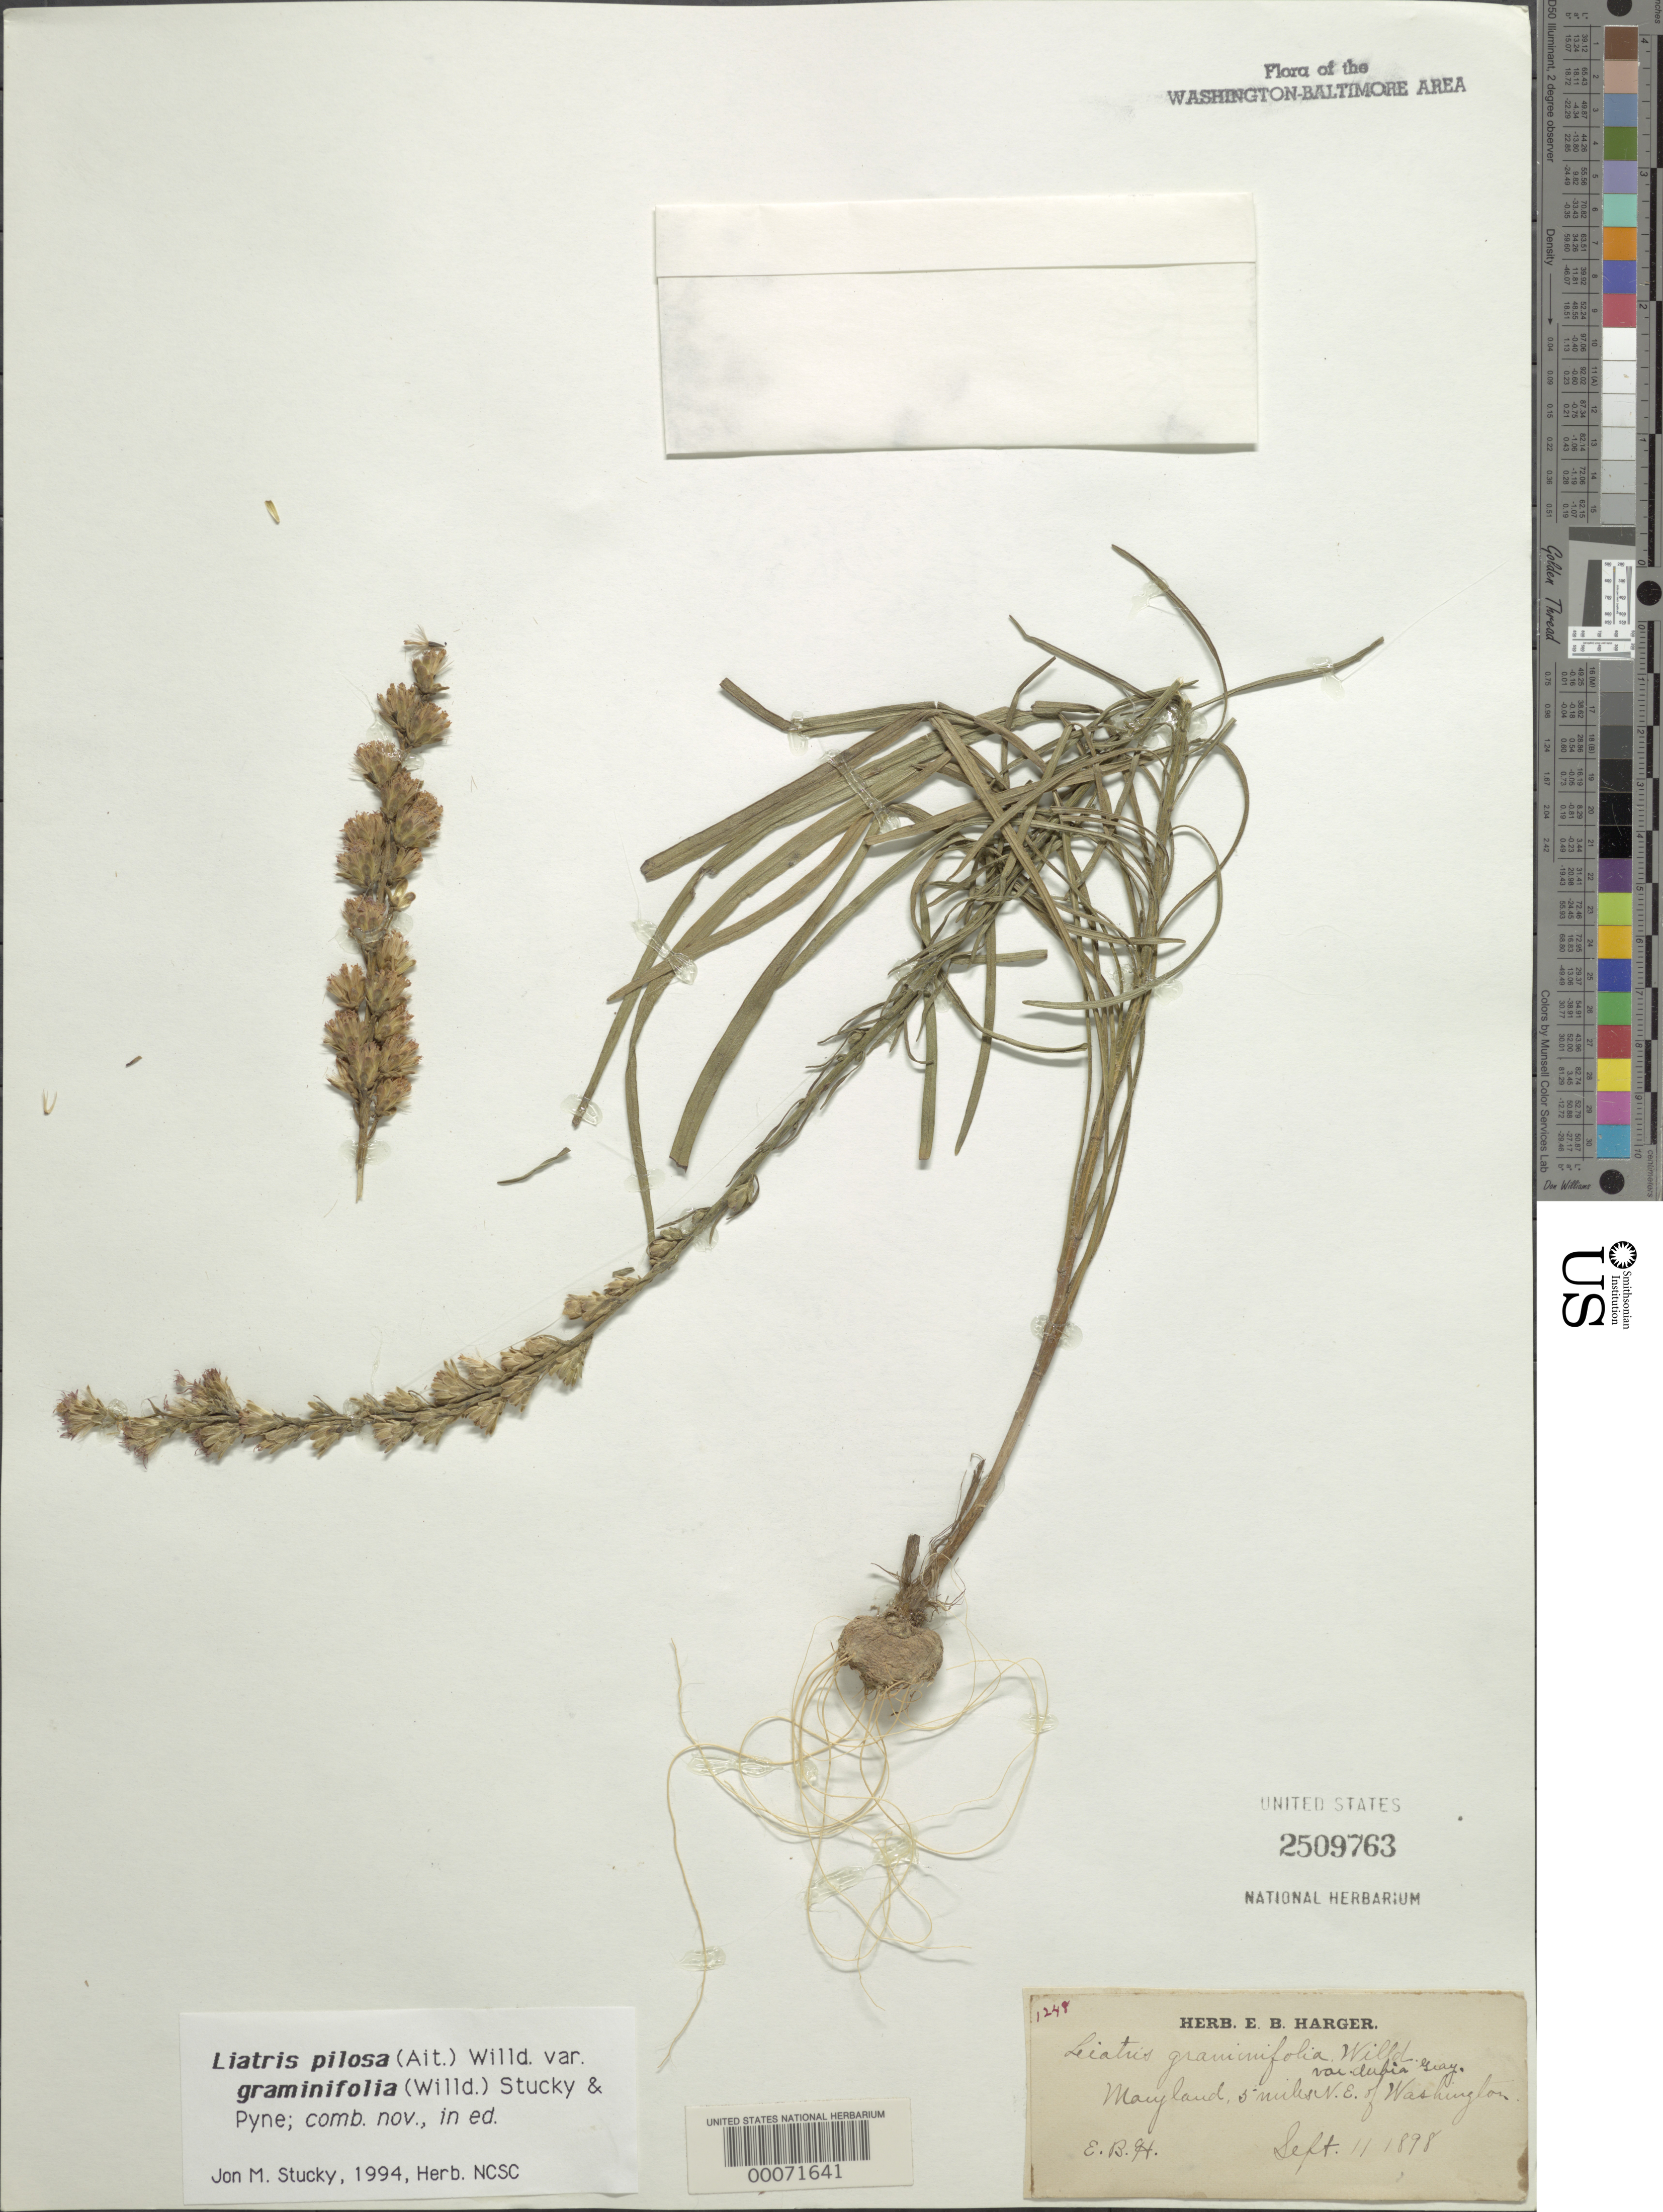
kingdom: Plantae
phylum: Tracheophyta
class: Magnoliopsida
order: Asterales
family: Asteraceae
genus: Liatris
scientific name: Liatris pilosa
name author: (Aiton) Willd.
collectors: E. B. Harger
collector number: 1248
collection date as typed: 11 Sep 1898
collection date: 1898-09-11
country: United States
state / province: Maryland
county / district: Prince George's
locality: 5 mi. NE of Washington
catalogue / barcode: US 2509763